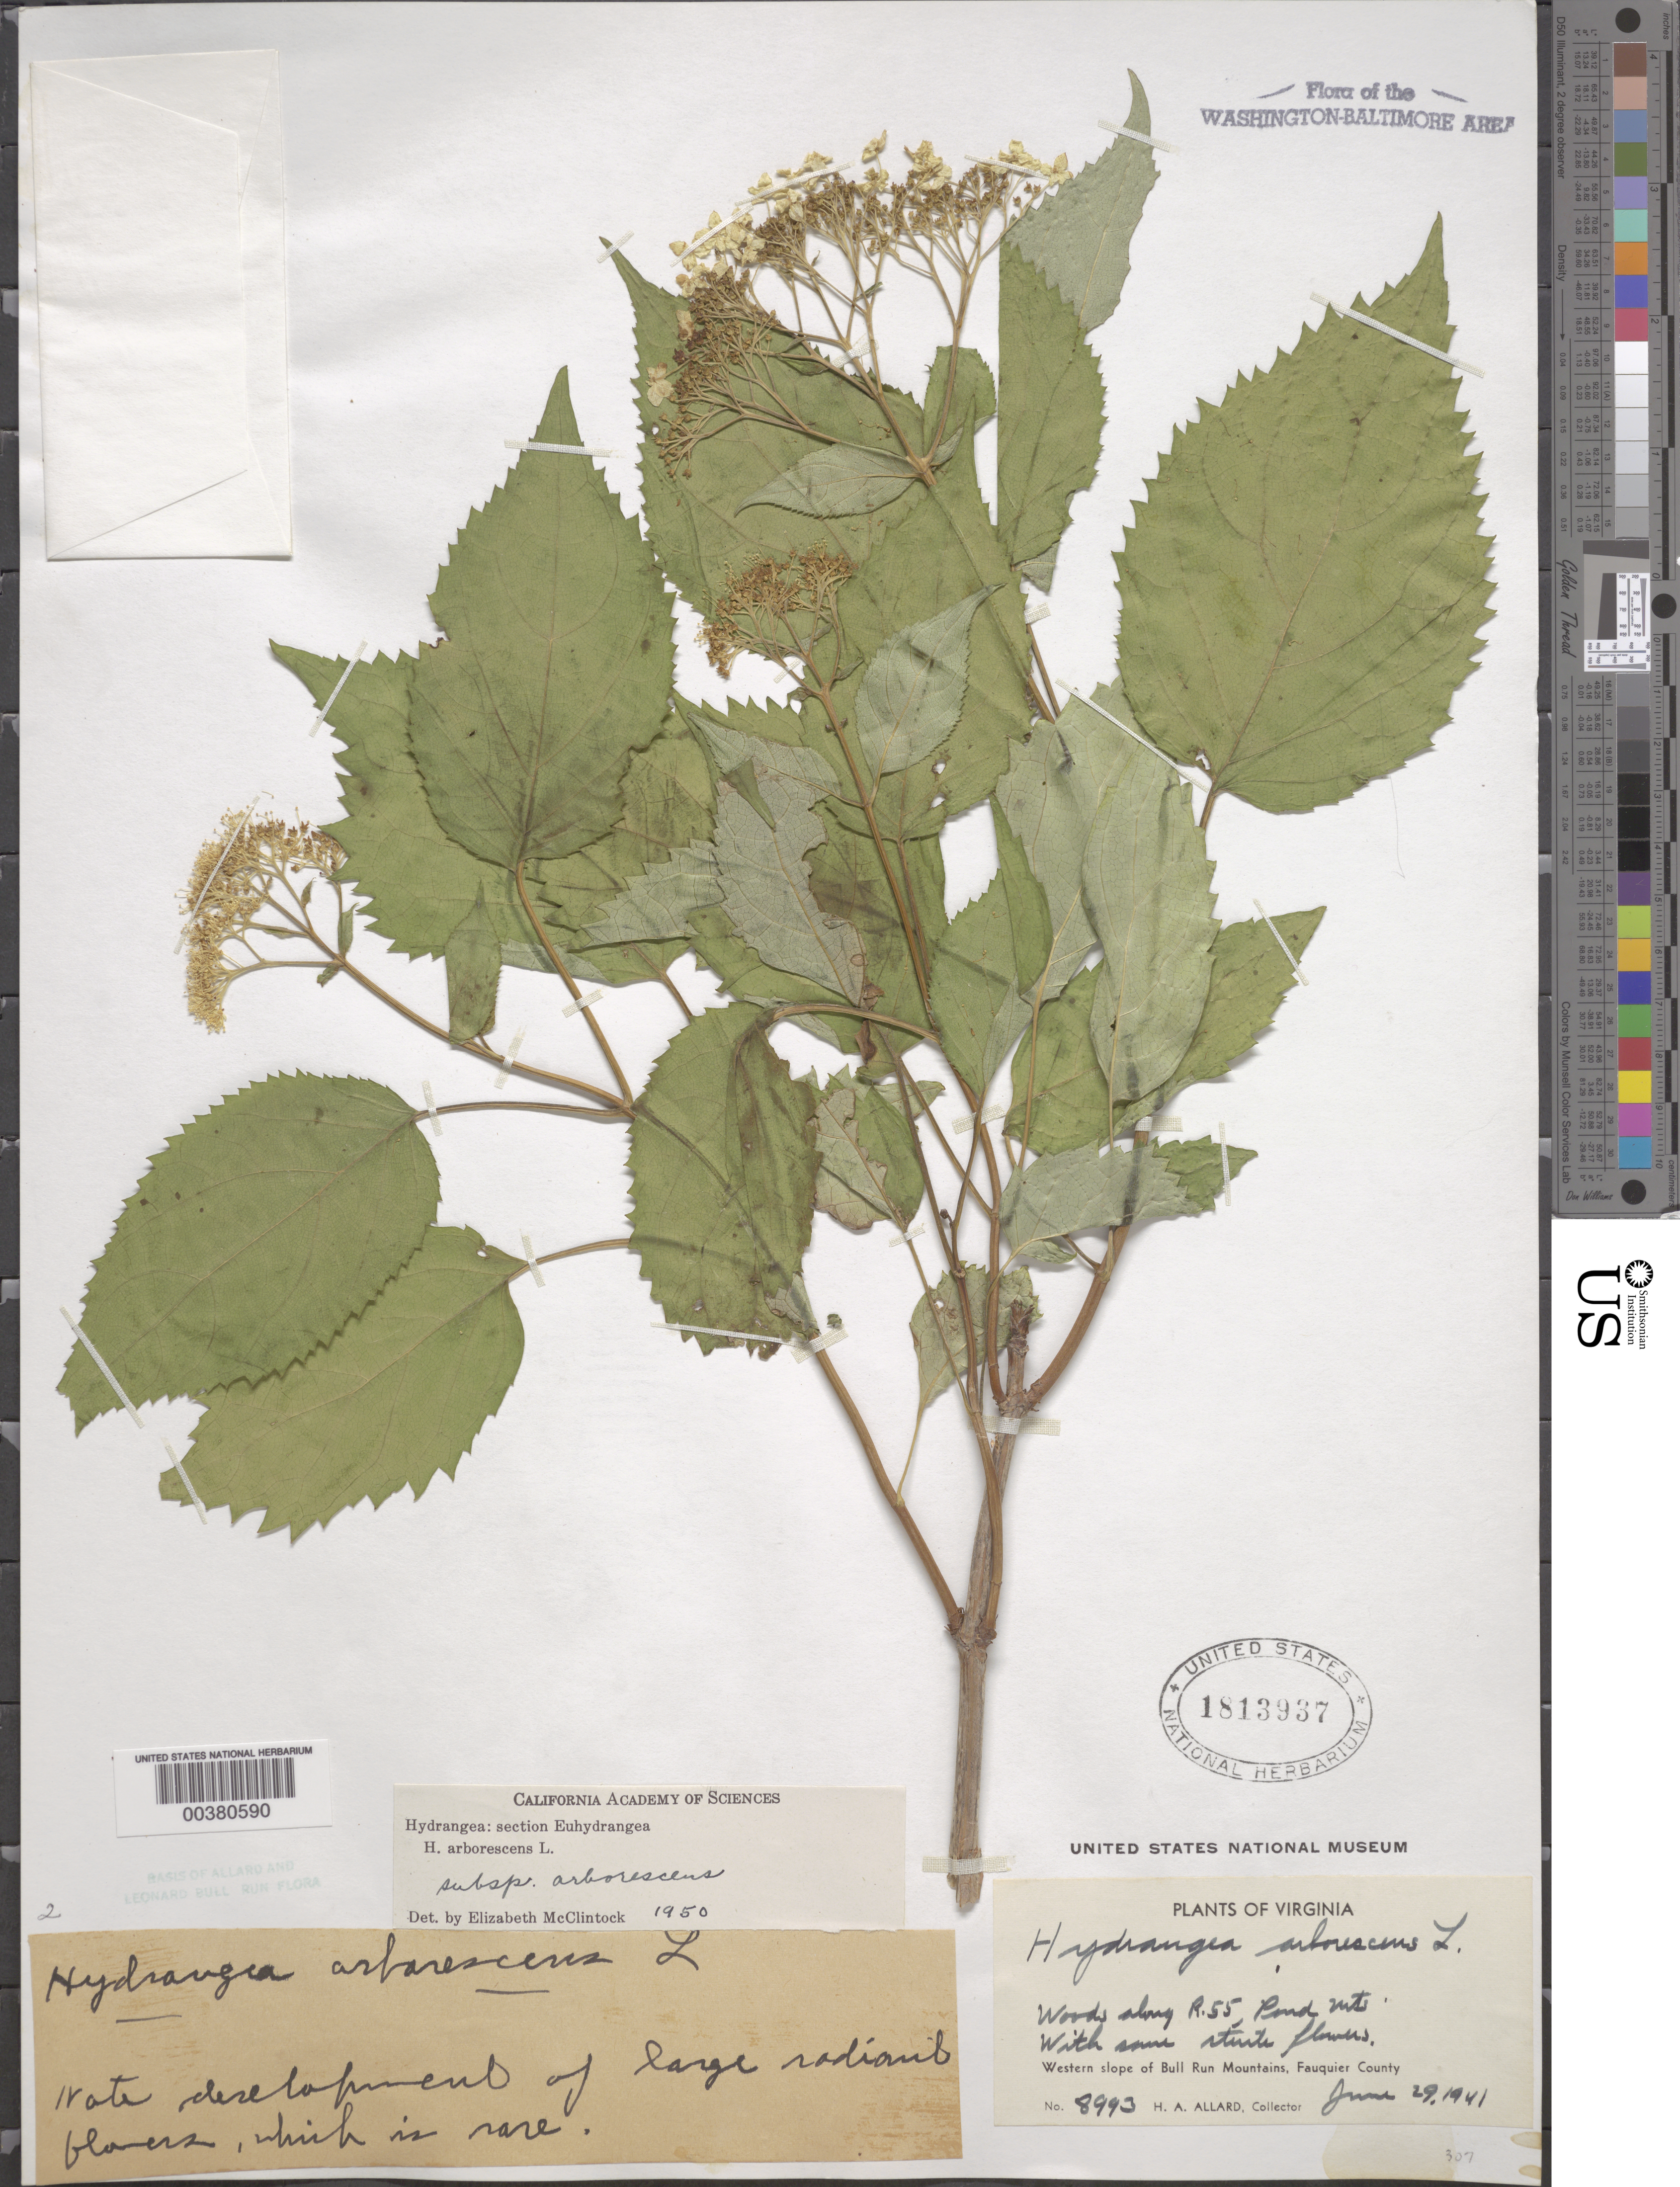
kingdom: Plantae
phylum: Tracheophyta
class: Magnoliopsida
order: Cornales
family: Hydrangeaceae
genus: Hydrangea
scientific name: Hydrangea arborescens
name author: L.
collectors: H. A. Allard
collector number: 8993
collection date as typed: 29 Jun 1941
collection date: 1941-06-29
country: United States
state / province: Virginia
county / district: Fauquier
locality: Route 55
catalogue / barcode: US 1813937